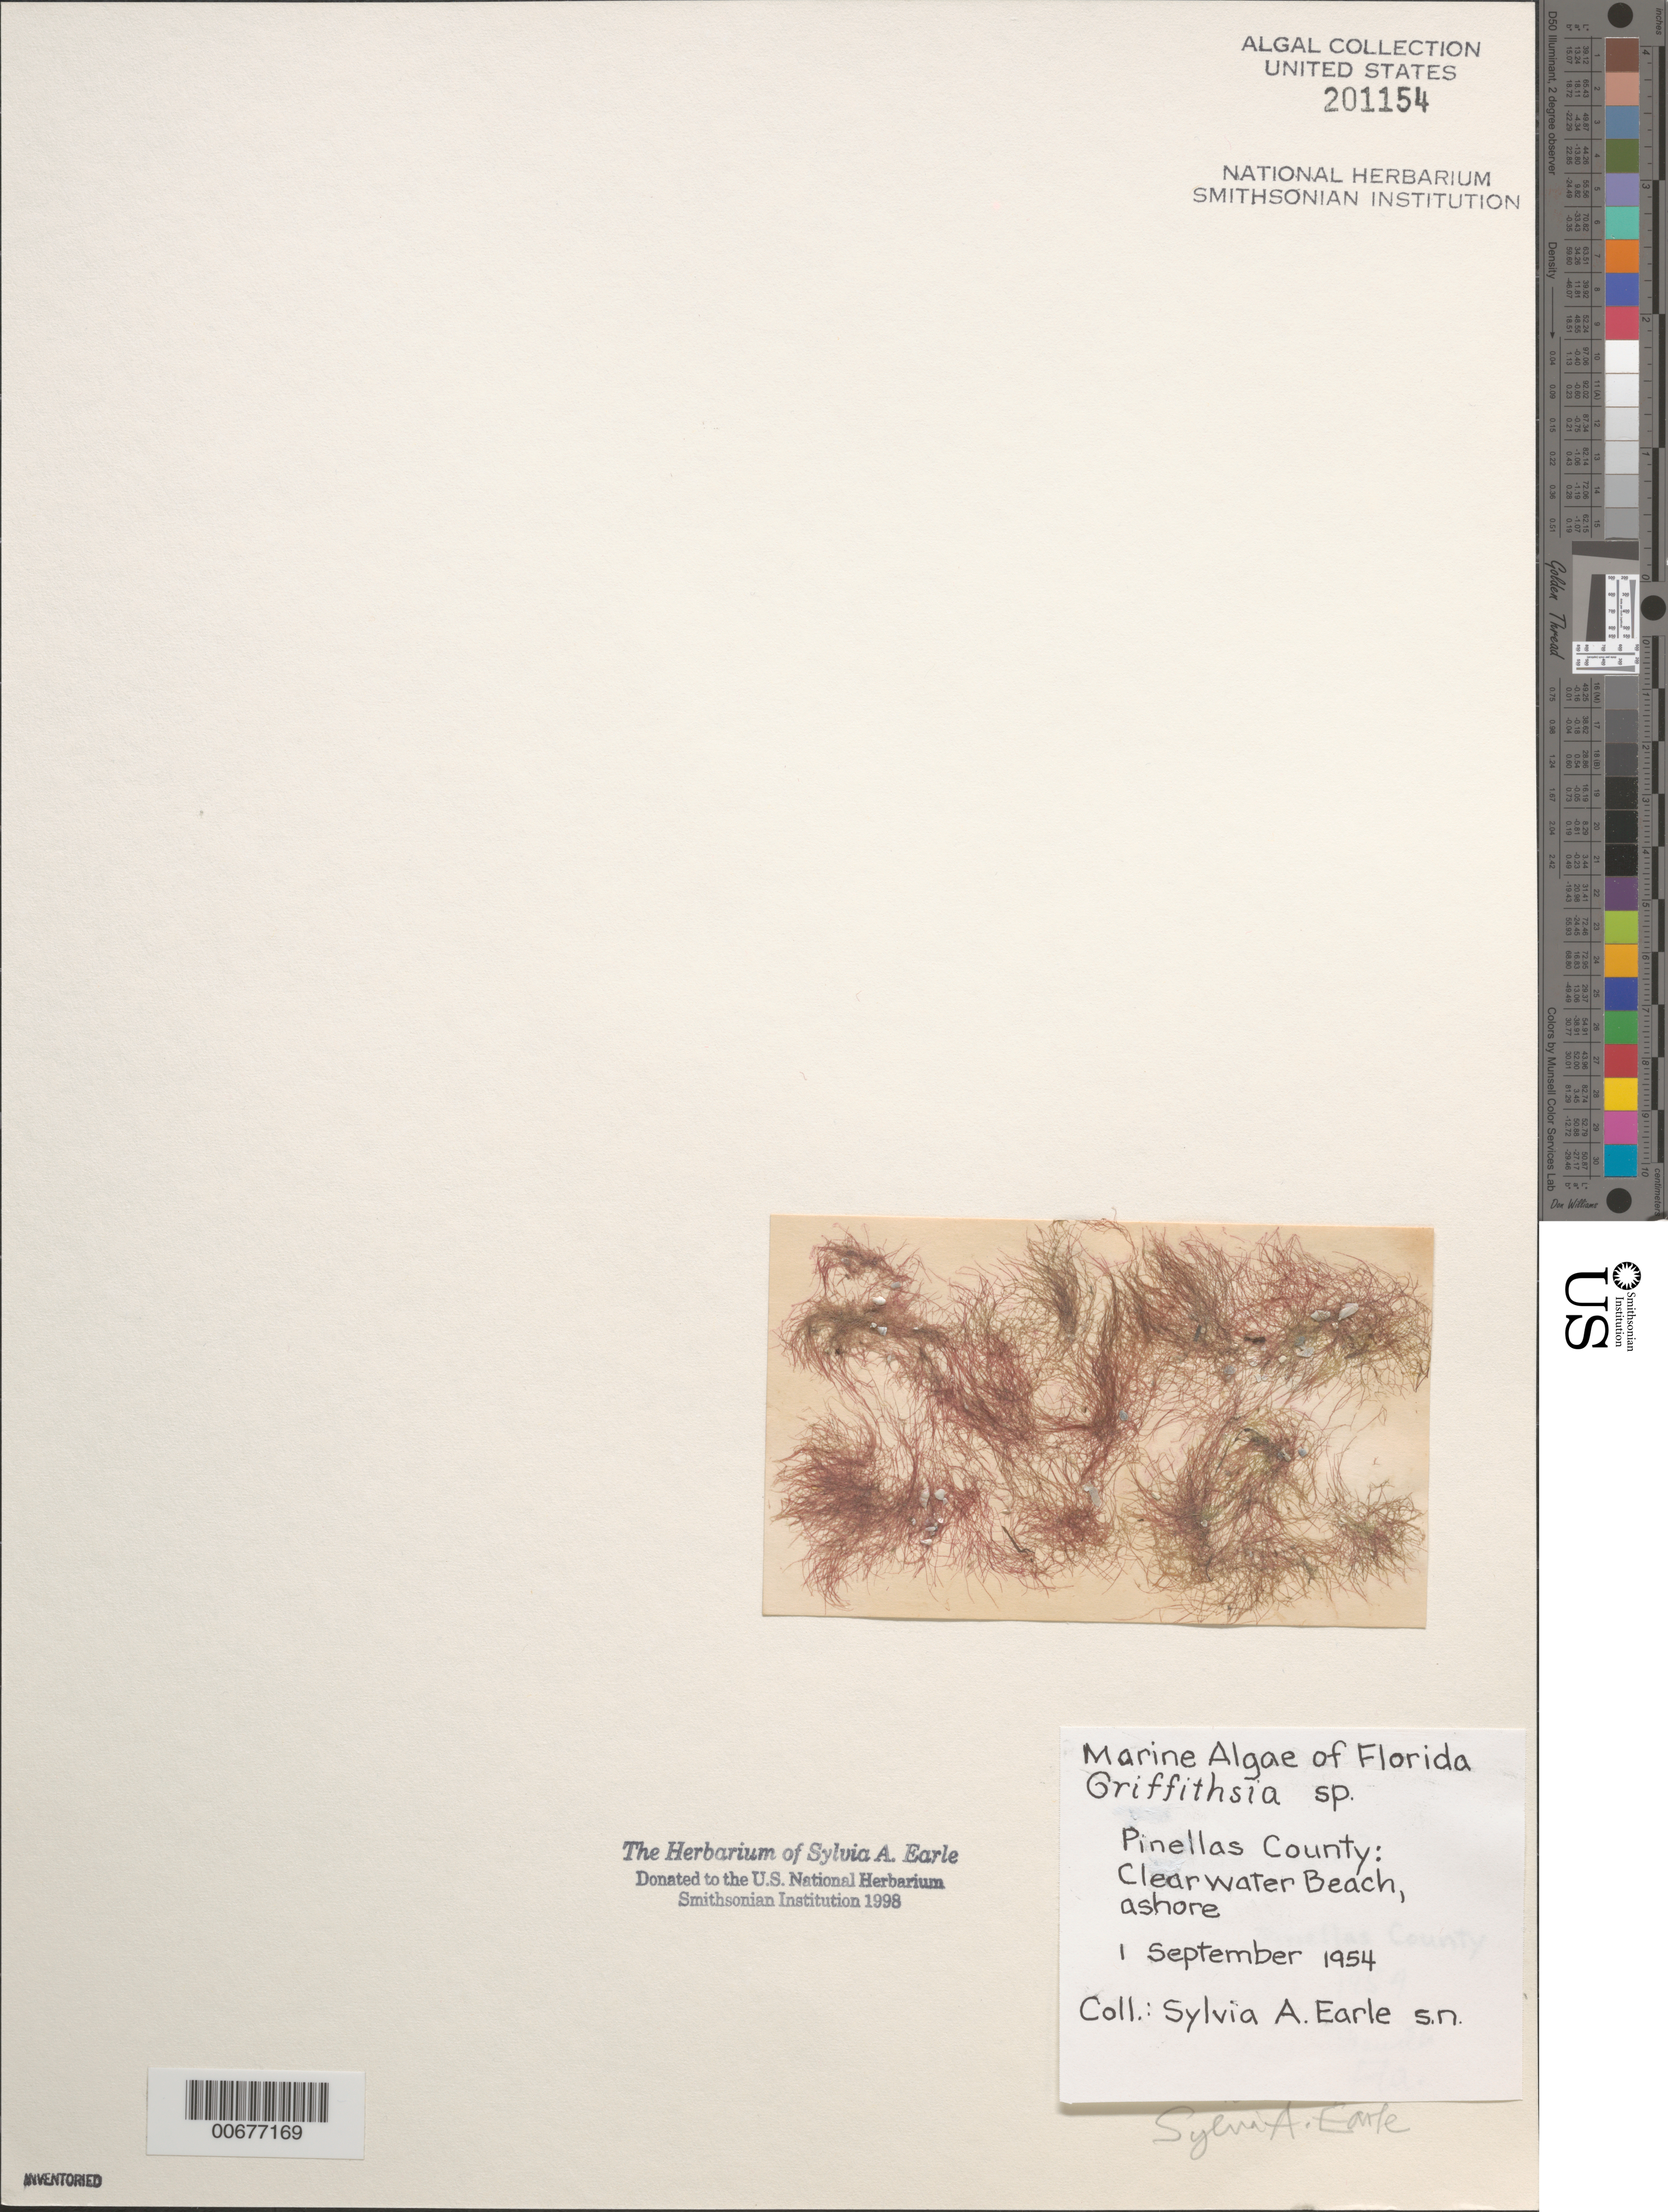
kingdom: Plantae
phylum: Rhodophyta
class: Florideophyceae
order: Ceramiales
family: Wrangeliaceae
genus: Griffithsia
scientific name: Griffithsia sp.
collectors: S. A. Earle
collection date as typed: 01 Sep 1954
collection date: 1954-09-01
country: United States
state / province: Florida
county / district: Pinellas County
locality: Clearwater Beach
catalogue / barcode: US 201154